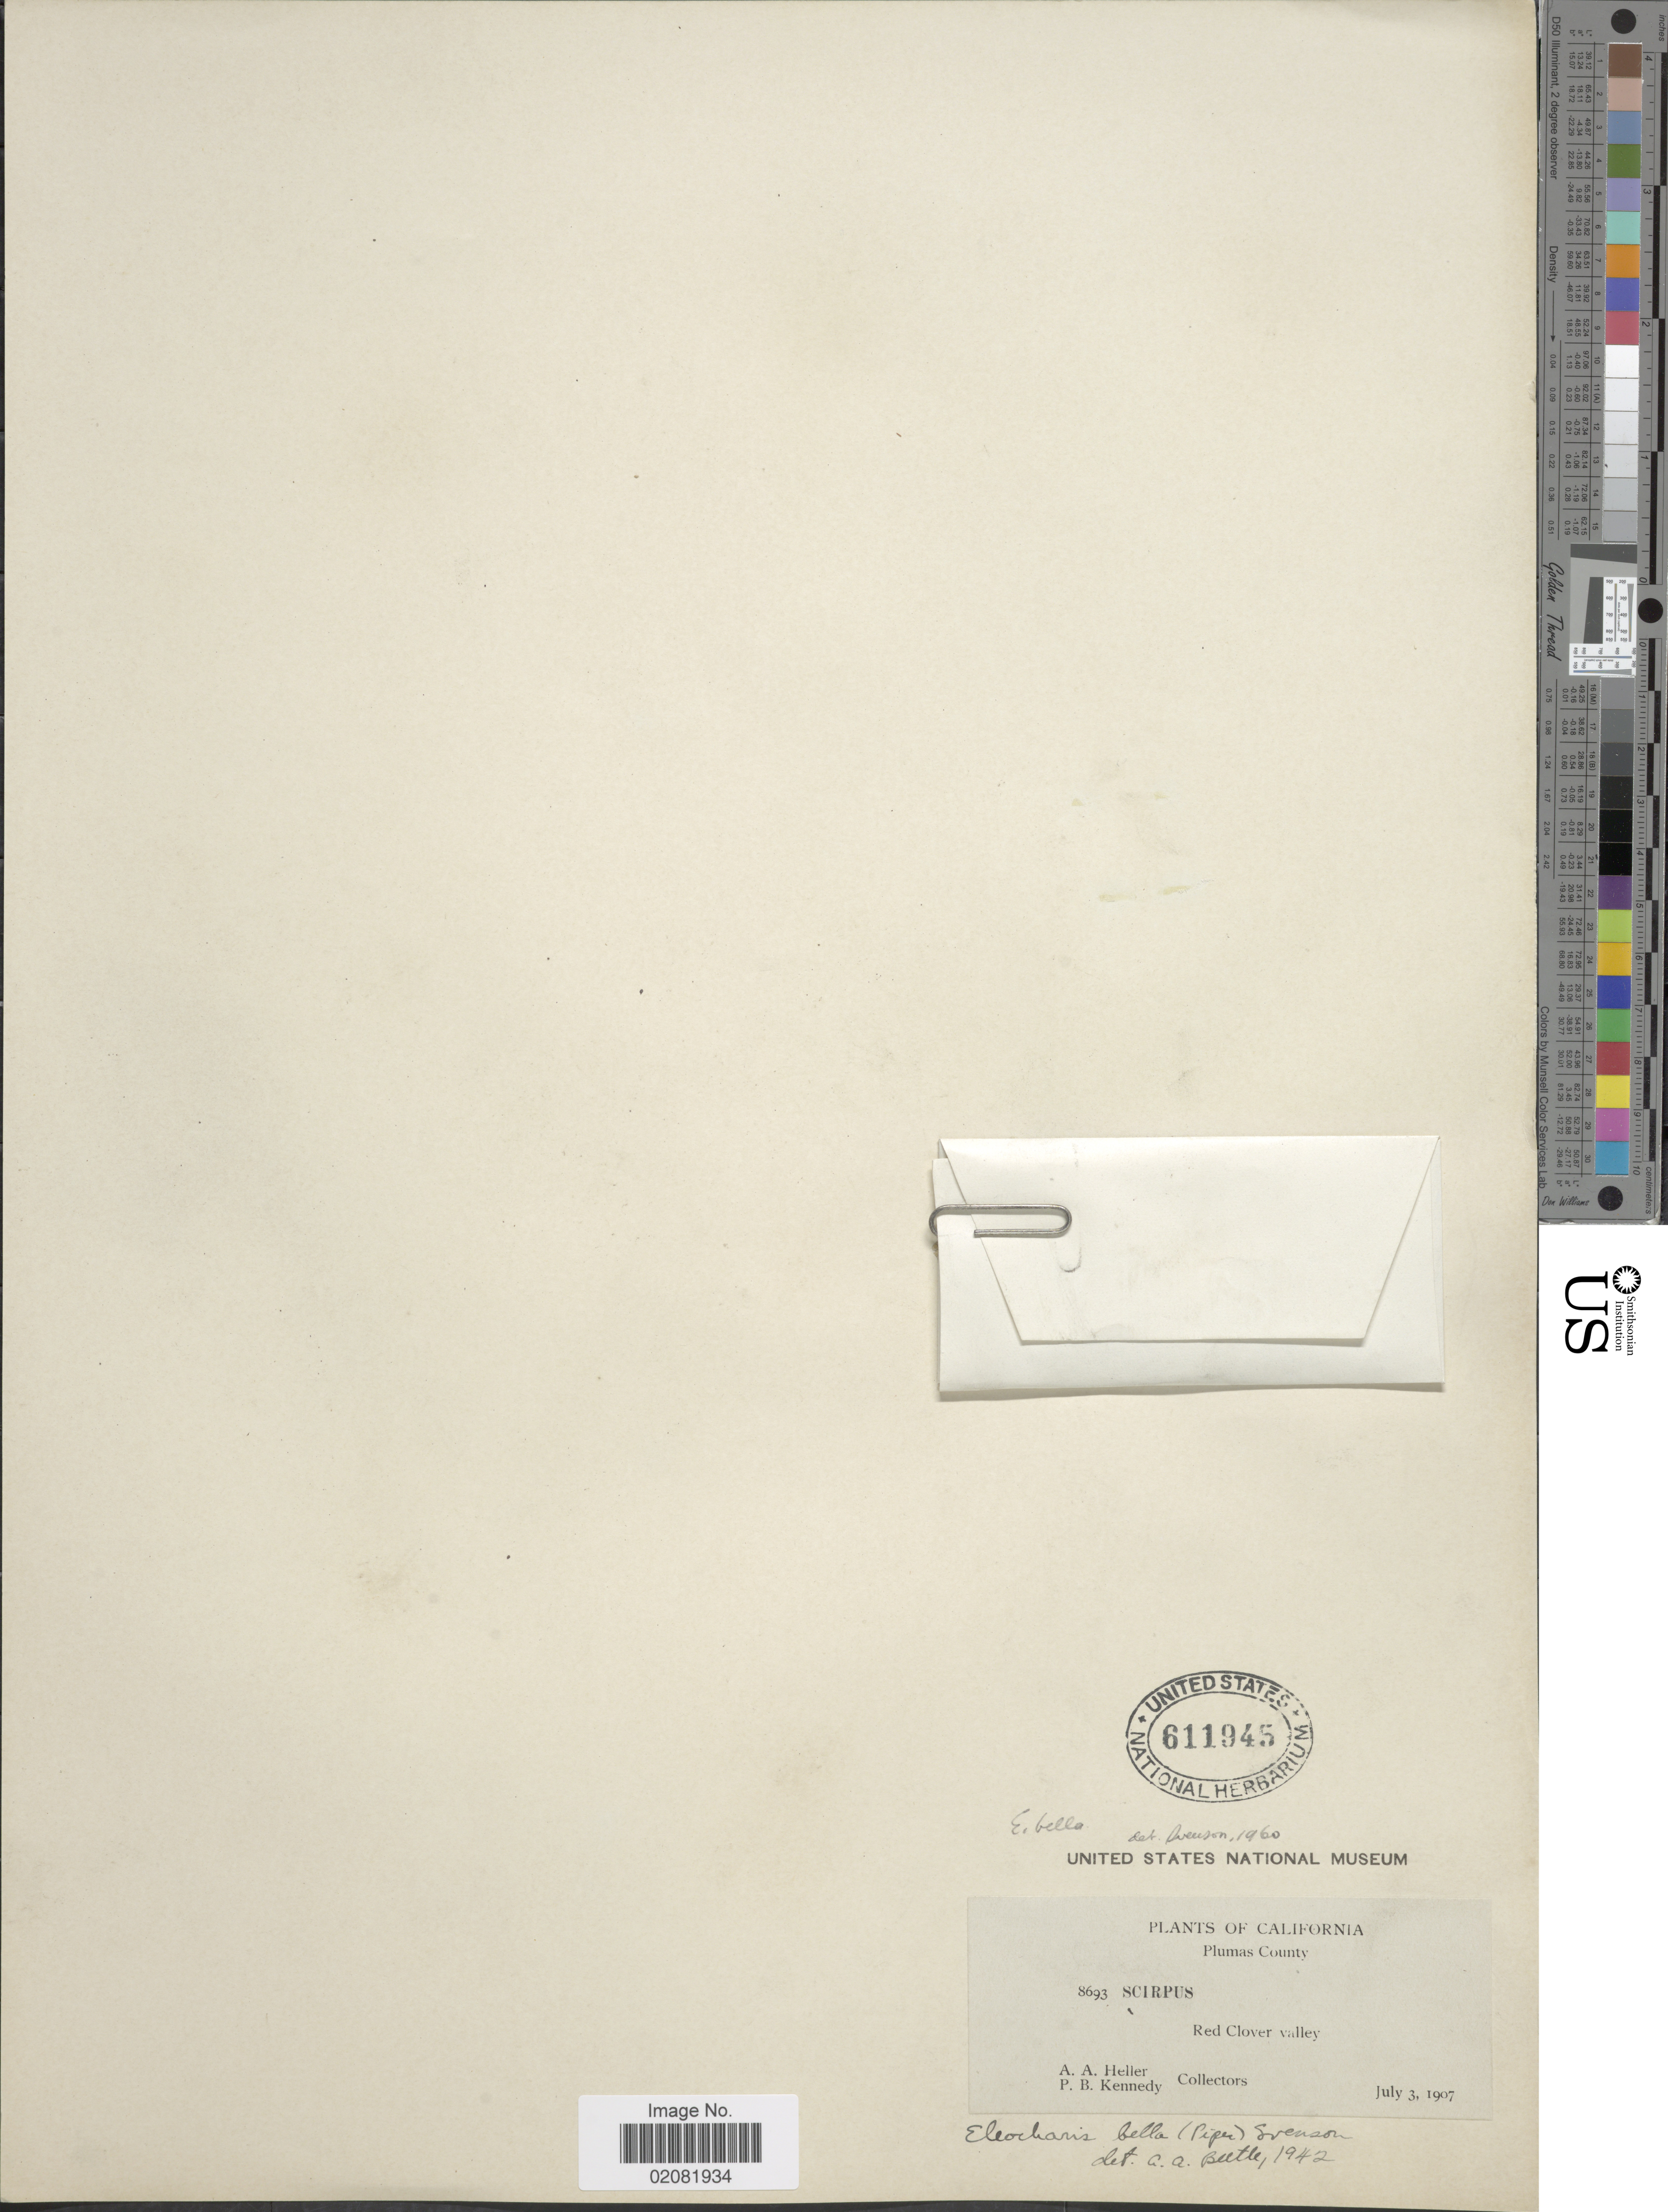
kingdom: Plantae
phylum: Tracheophyta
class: Liliopsida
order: Poales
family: Cyperaceae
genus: Eleocharis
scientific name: Eleocharis bella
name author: (Piper) Svenson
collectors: A. A. Heller & P. B. Kennedy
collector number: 8693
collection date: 1907-07-03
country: United States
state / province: California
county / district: Plumas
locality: Plumas County, Red Clover Valley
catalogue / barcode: US 611945